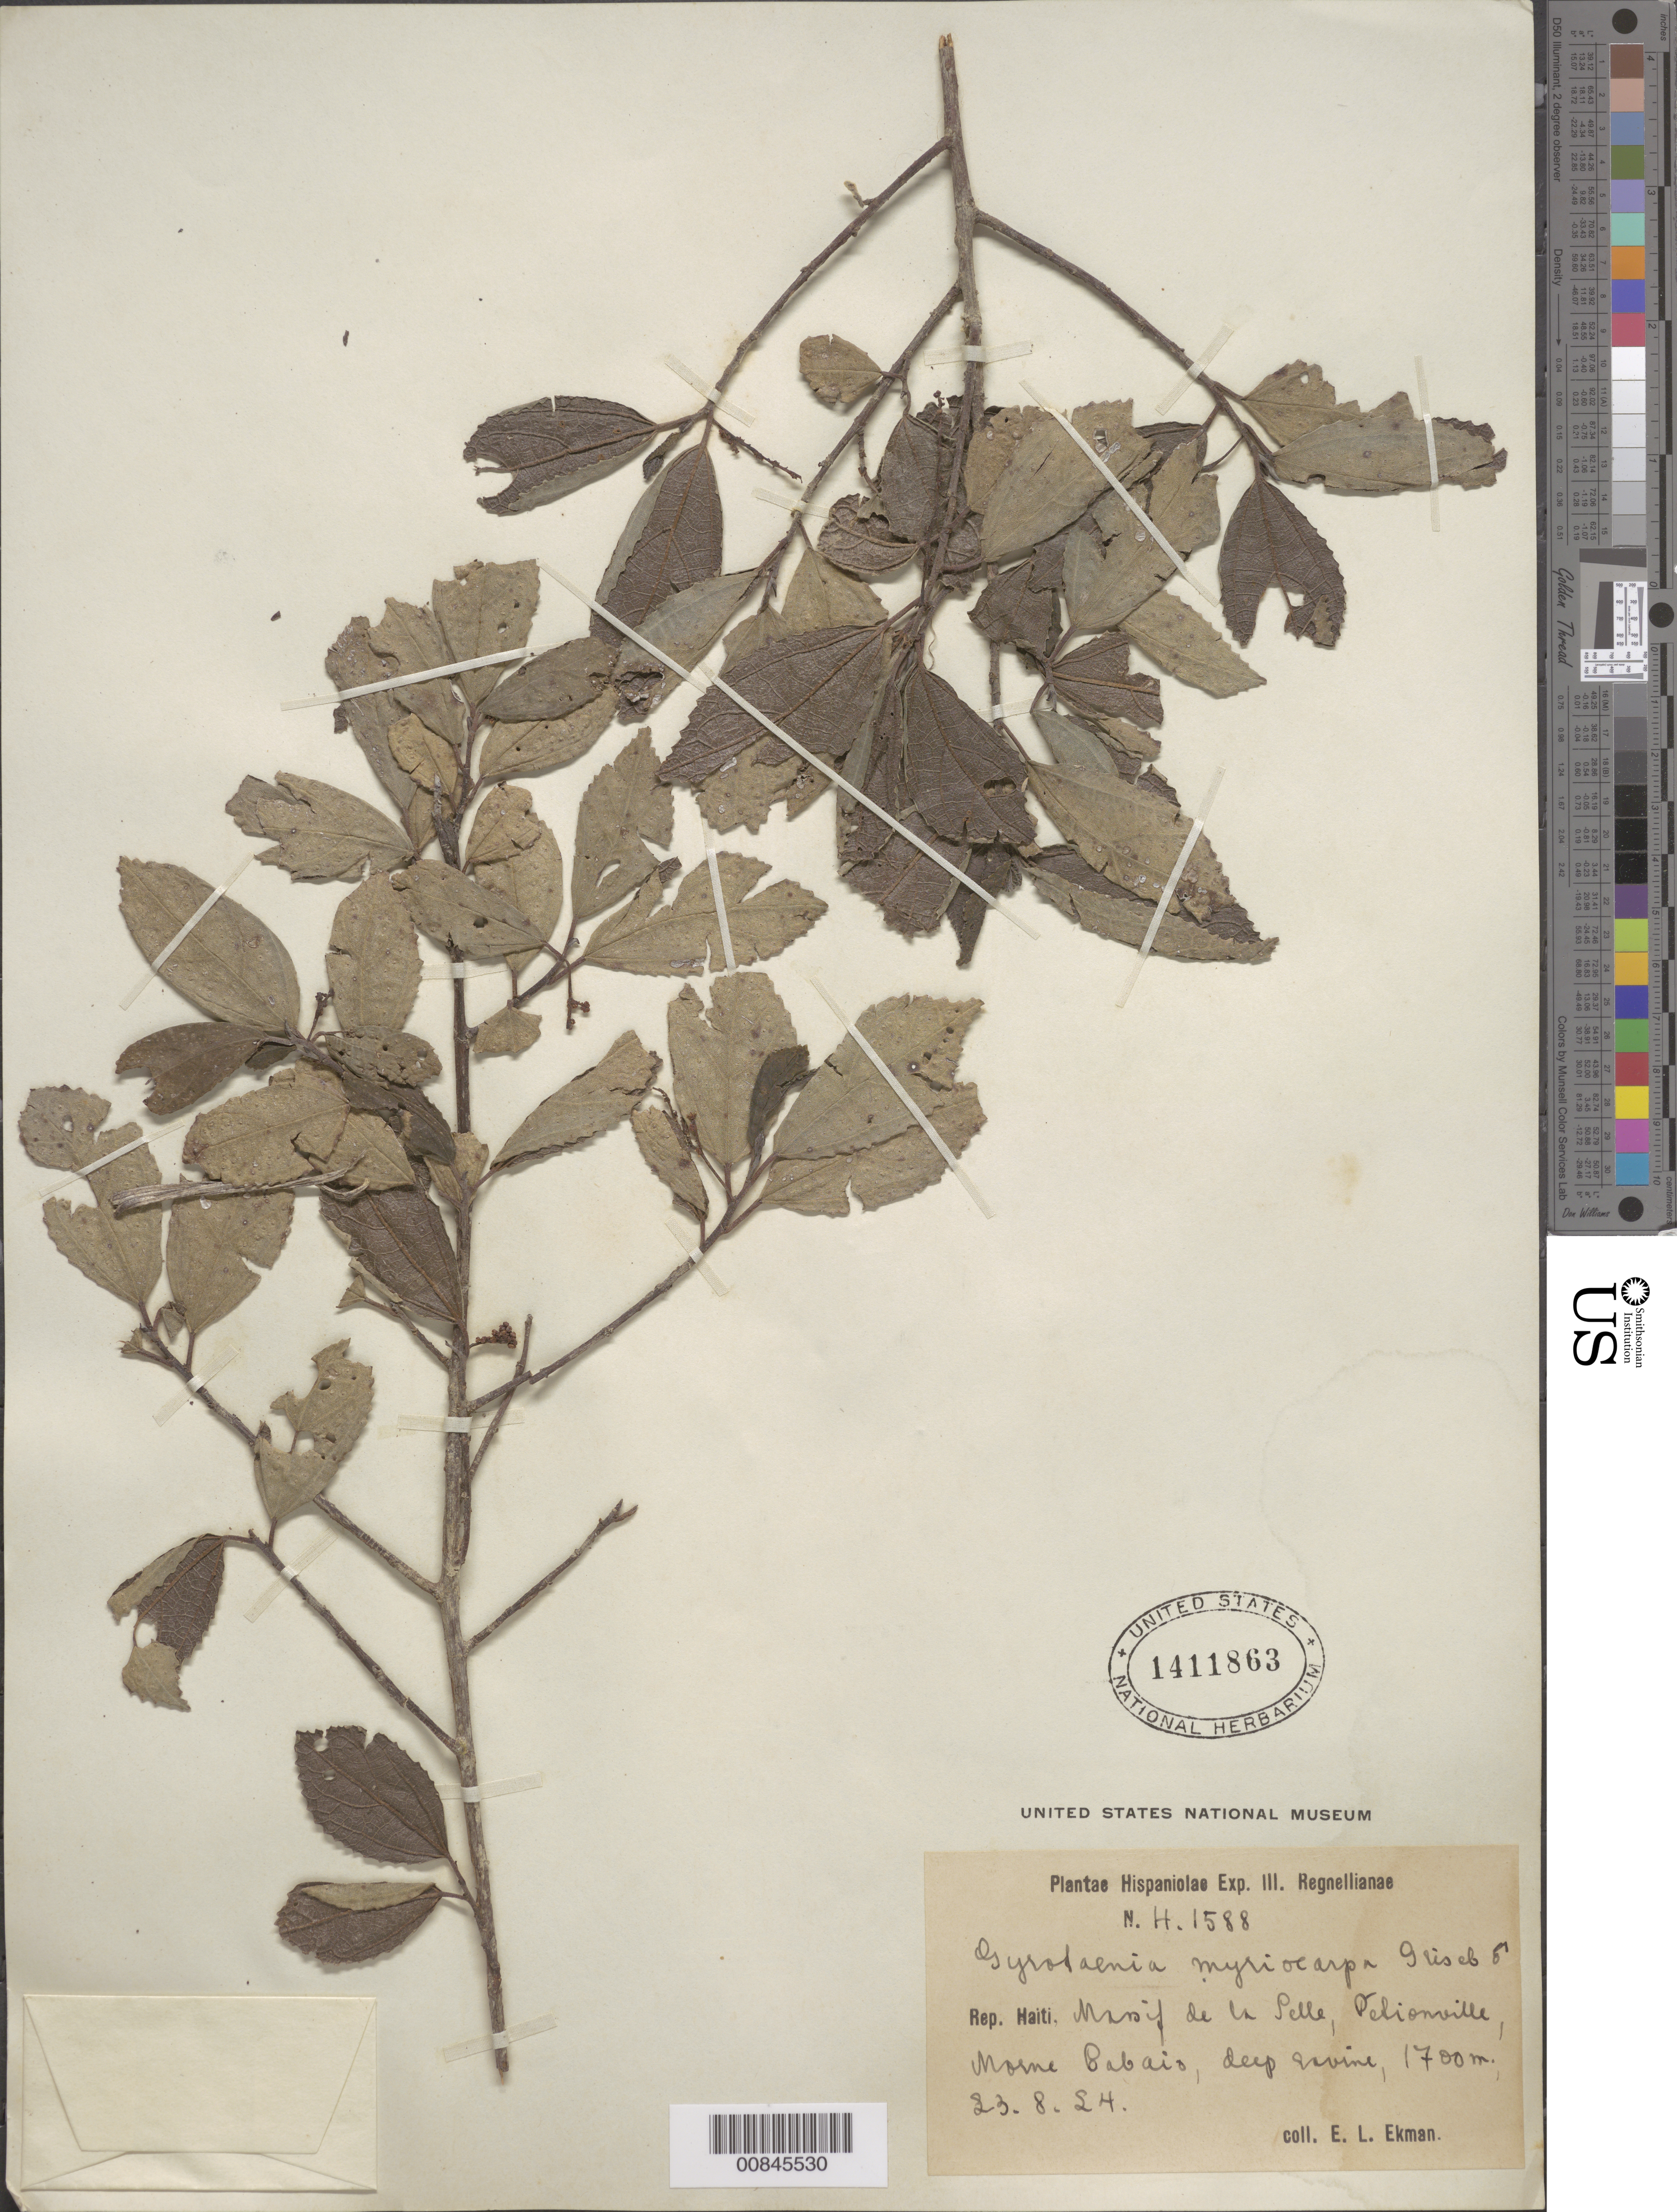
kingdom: Plantae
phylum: Tracheophyta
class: Magnoliopsida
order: Rosales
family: Urticaceae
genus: Gyrotaenia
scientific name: Gyrotaenia myriocarpa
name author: Griseb.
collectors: E. L. Ekman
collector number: H 1588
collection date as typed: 23 Aug 1924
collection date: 1924-08-23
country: Haiti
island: Hispaniola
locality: Massif de la Selle, Pétionville, Morne Cabaio.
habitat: Deep ravine.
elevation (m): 1700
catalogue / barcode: US 1411863